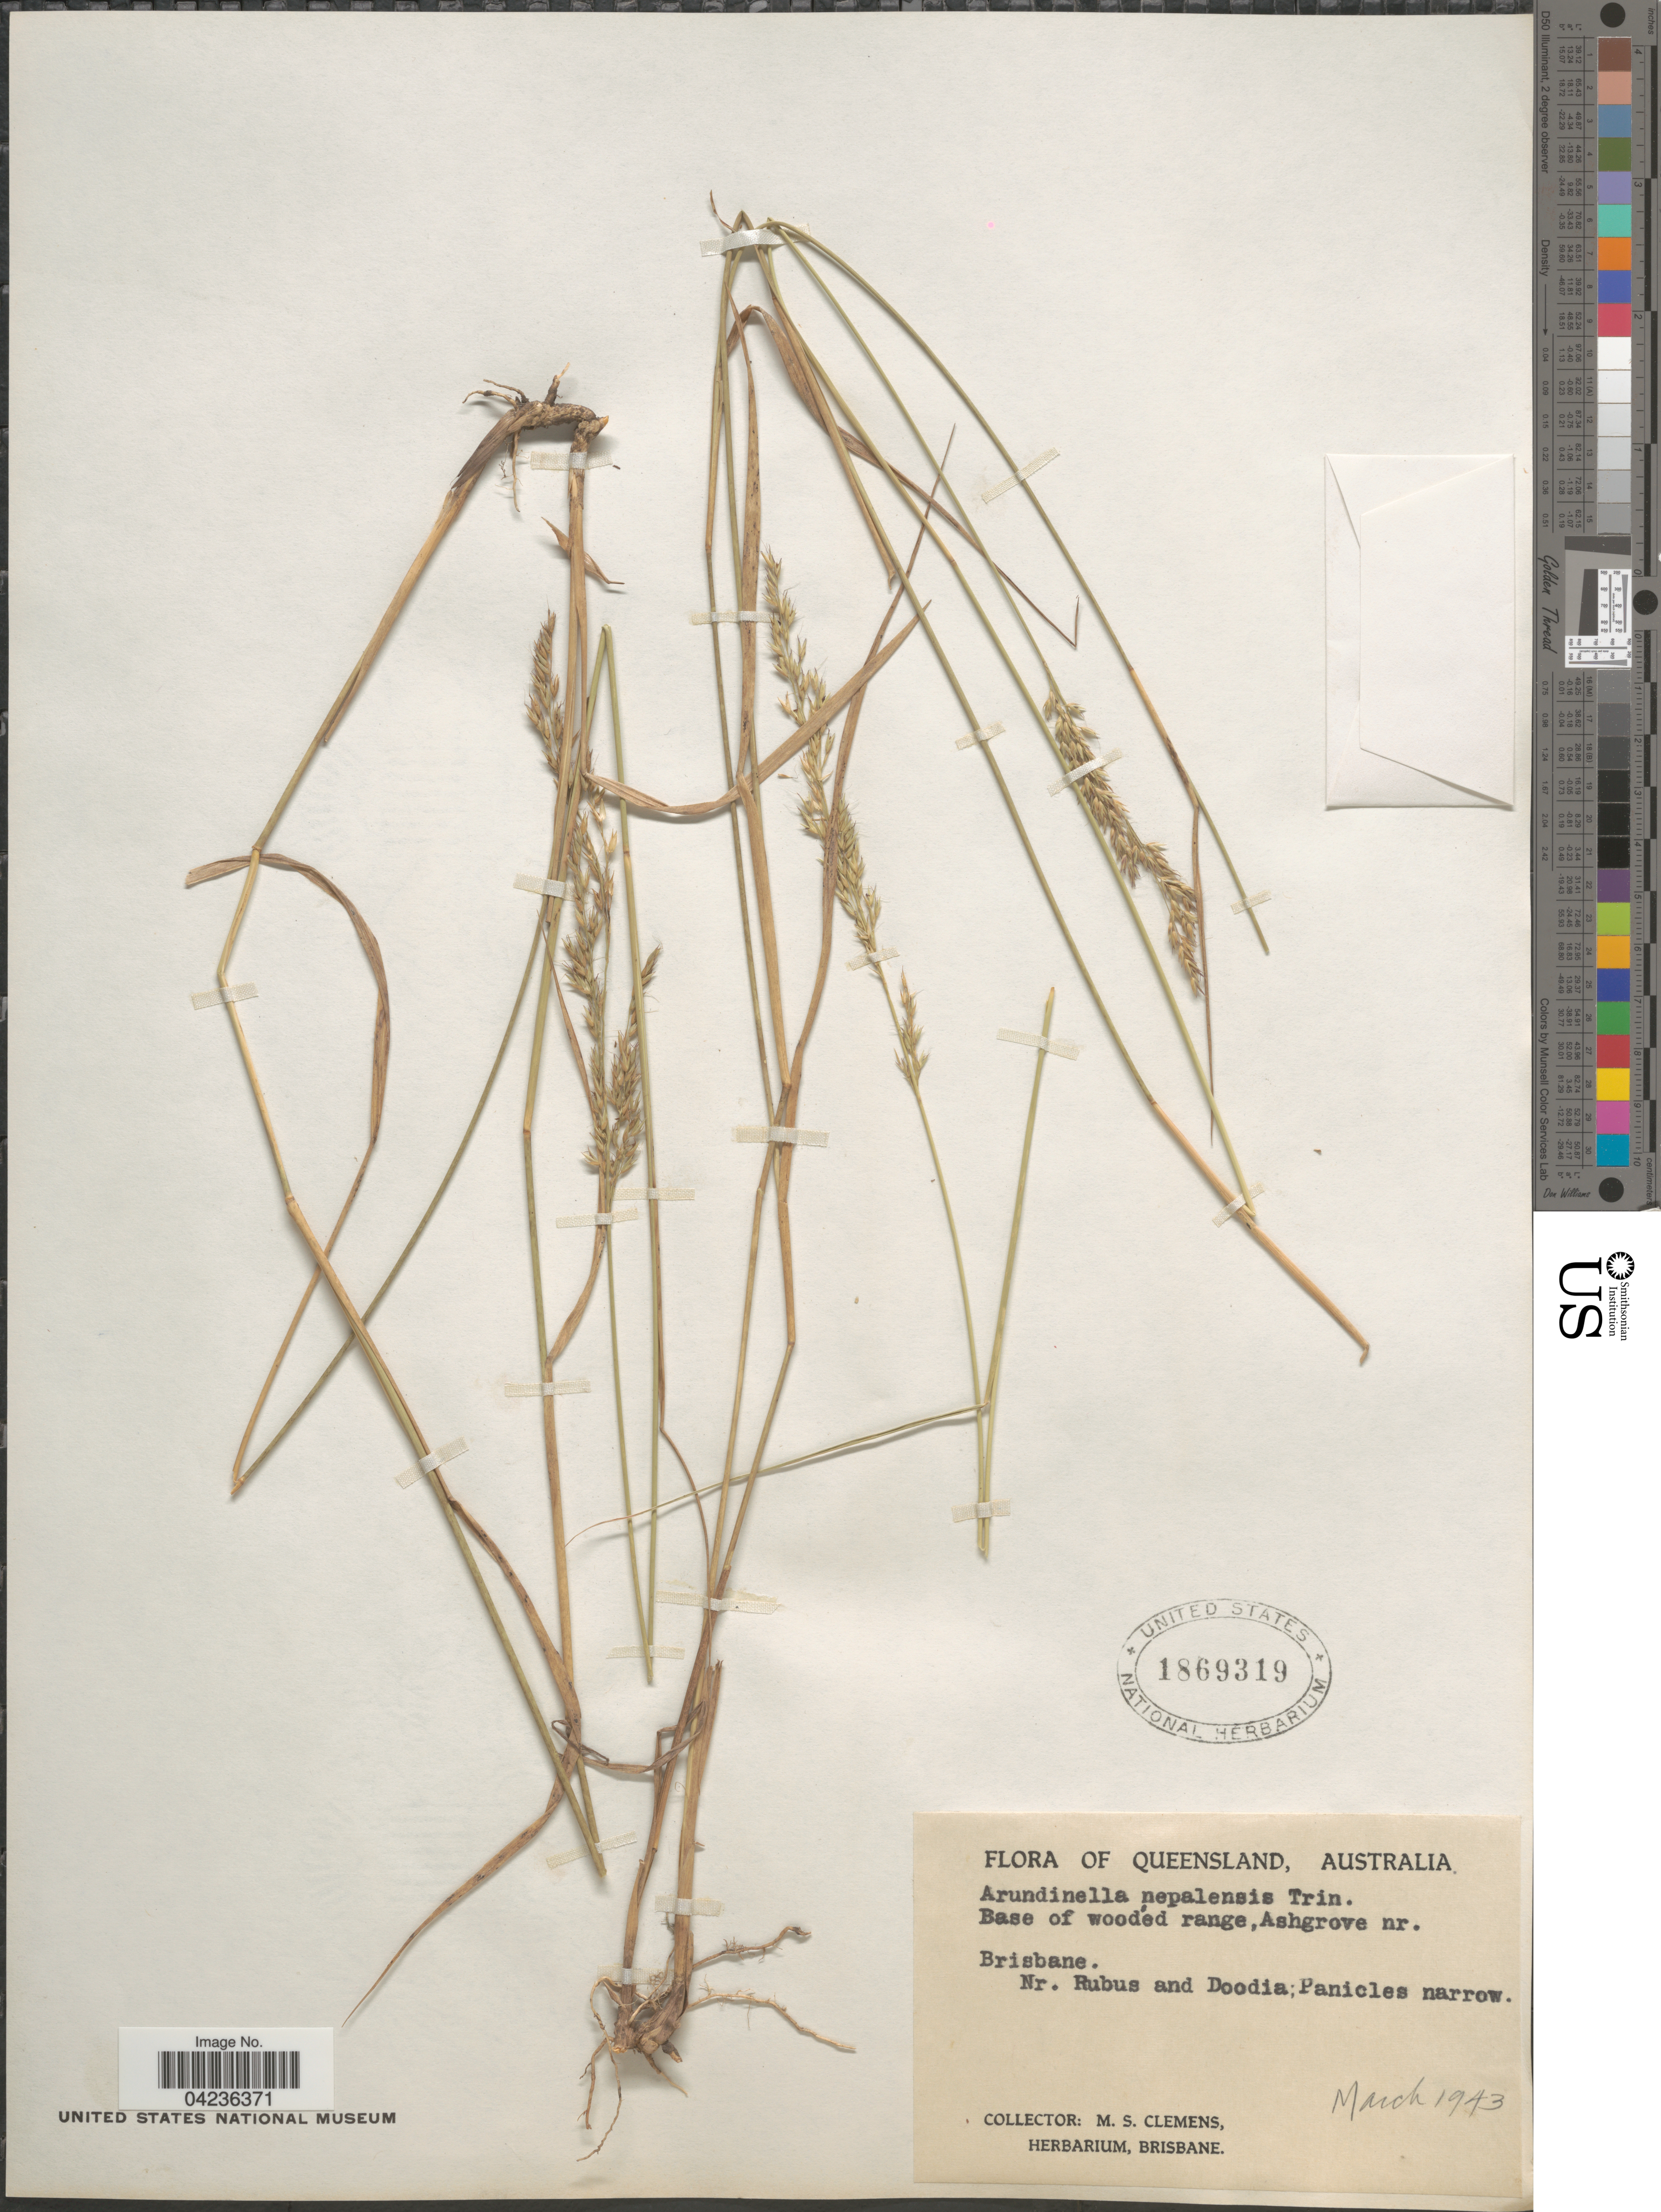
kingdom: Plantae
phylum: Tracheophyta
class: Liliopsida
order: Poales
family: Poaceae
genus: Arundinella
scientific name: Arundinella nepalensis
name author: Trin.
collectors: M. S. Clemens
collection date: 1943-03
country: Australia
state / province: Queensland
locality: Brisbane.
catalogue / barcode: US 1869319